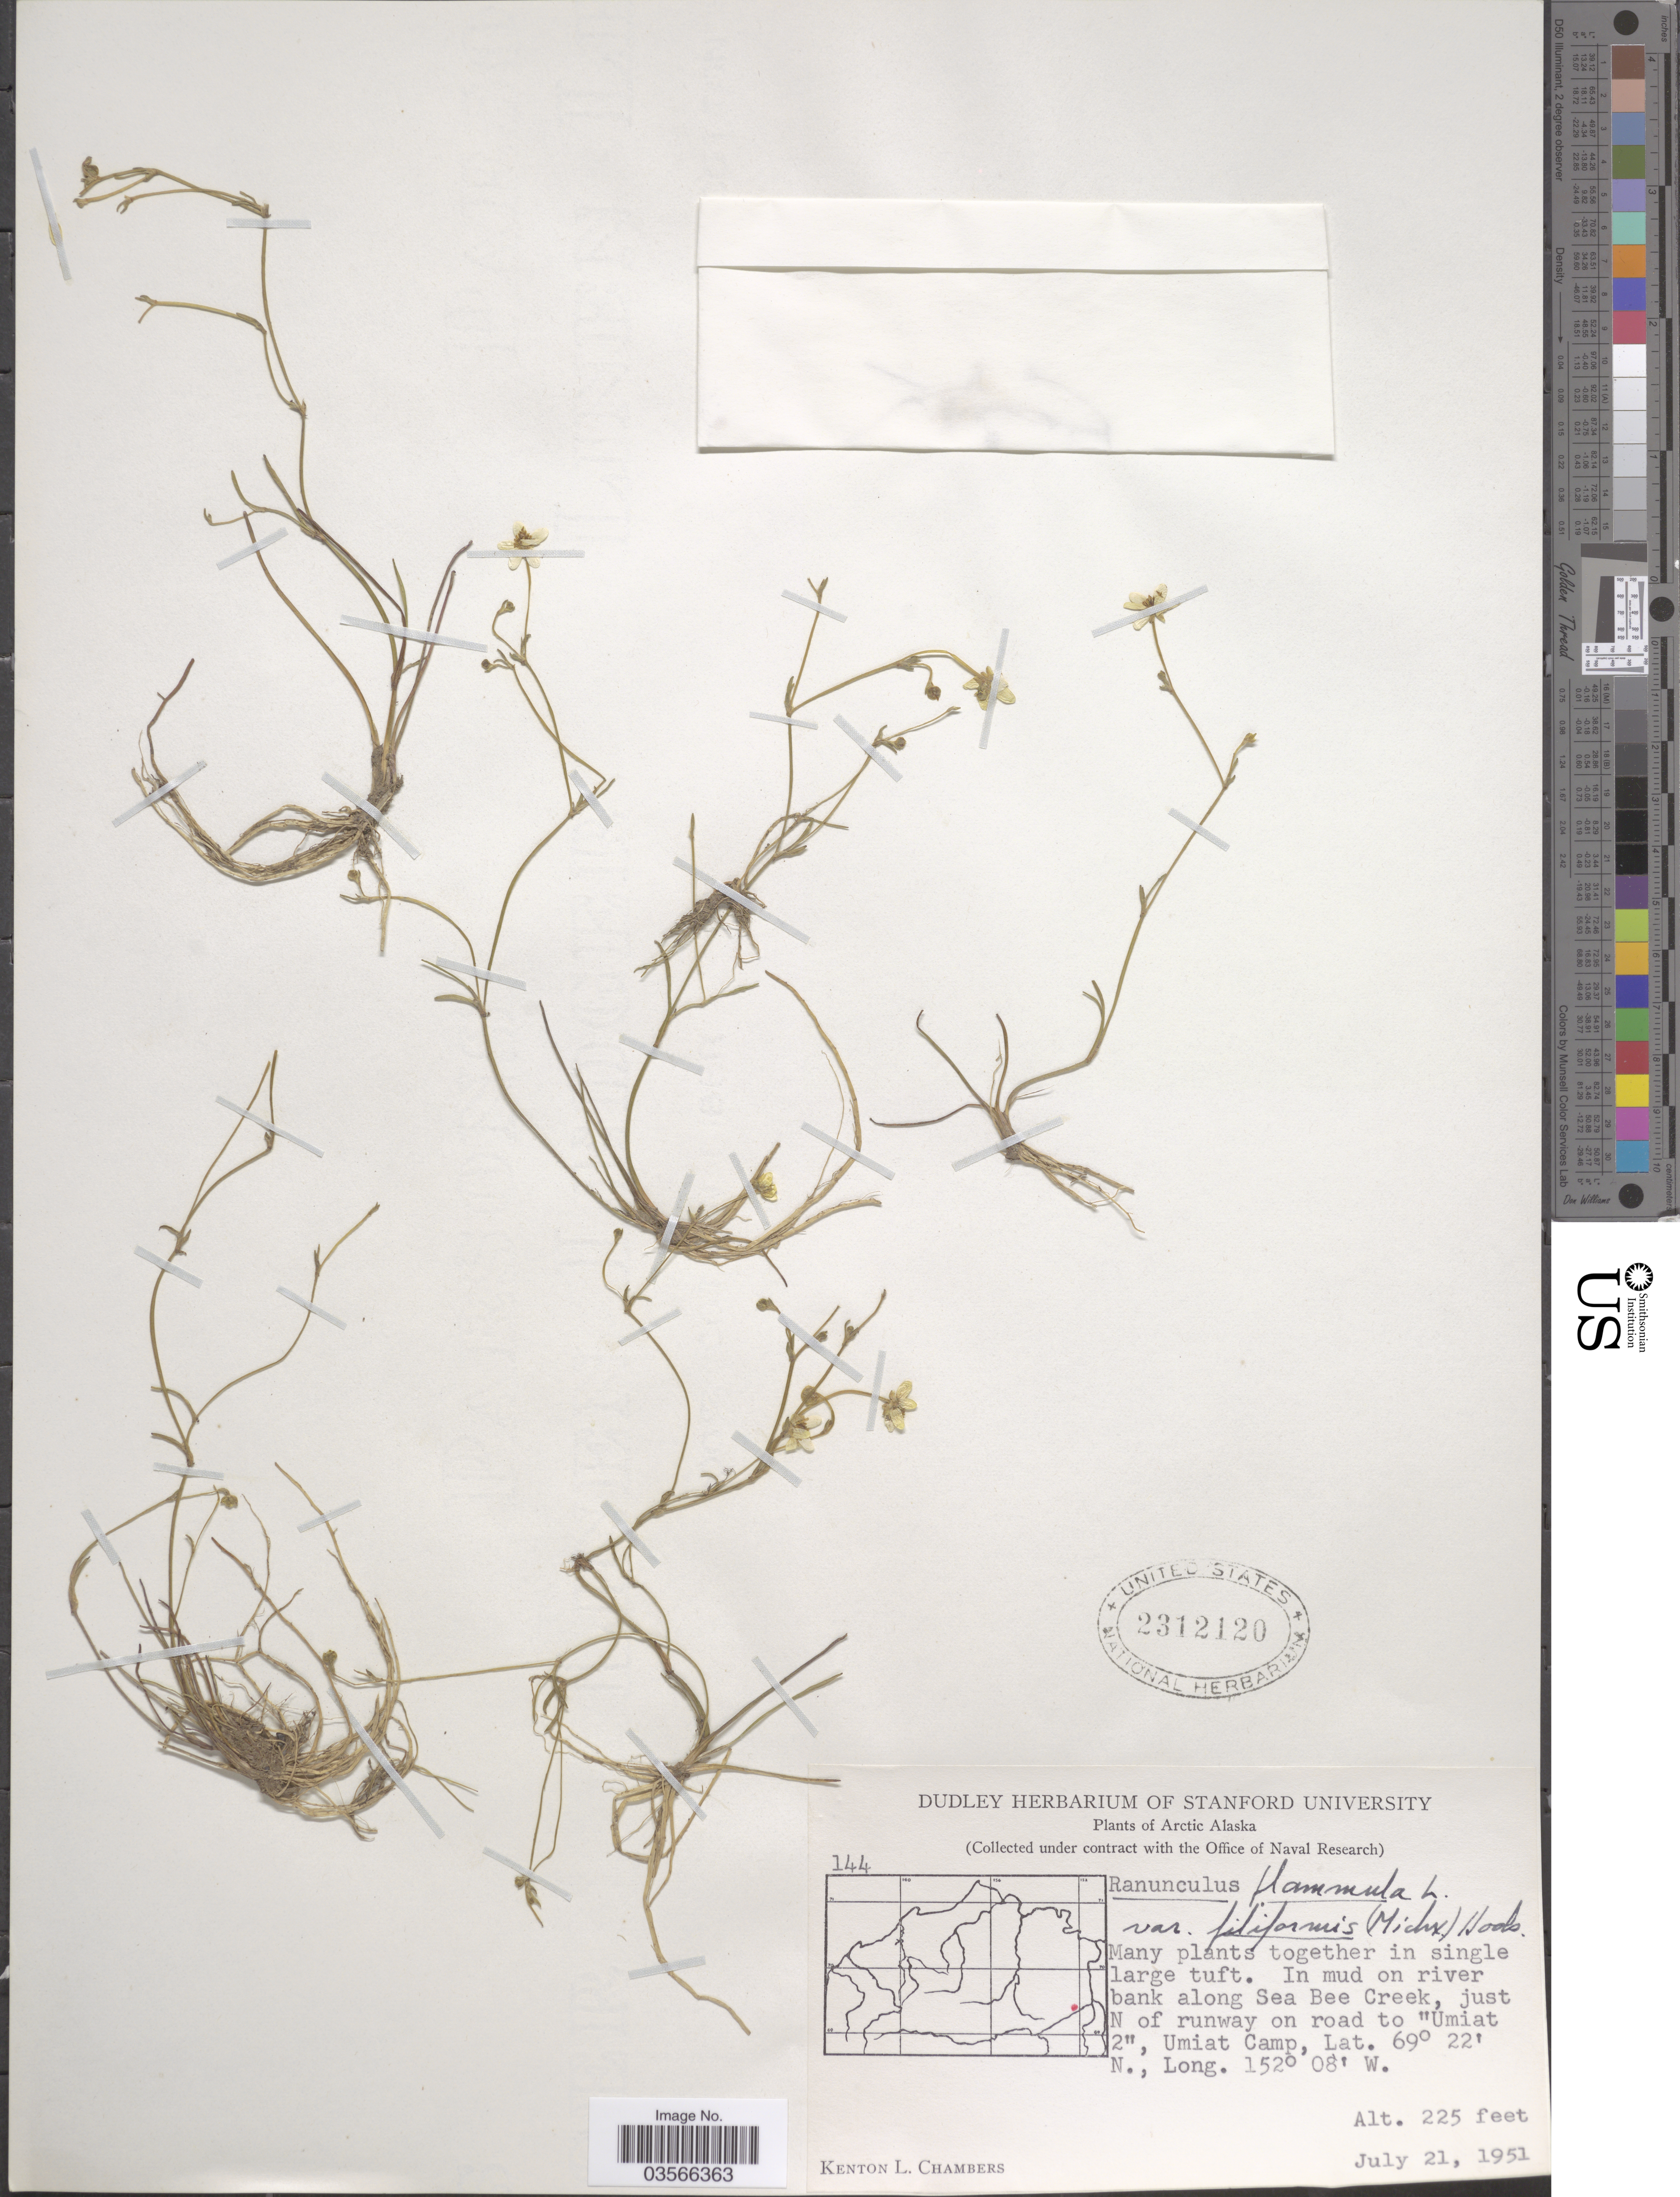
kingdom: Plantae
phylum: Tracheophyta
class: Magnoliopsida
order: Ranunculales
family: Ranunculaceae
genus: Ranunculus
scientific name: Ranunculus flammula var. filiformis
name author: (Michx.) Hook.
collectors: K. L. Chambers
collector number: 144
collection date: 1951-07-21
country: United States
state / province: Alaska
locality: Arctic Alaska. In mud on river bank along Sea Bee Creek, just N of runway on road to "Umiat 2", Umiat Camp.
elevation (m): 69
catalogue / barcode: US 2312120